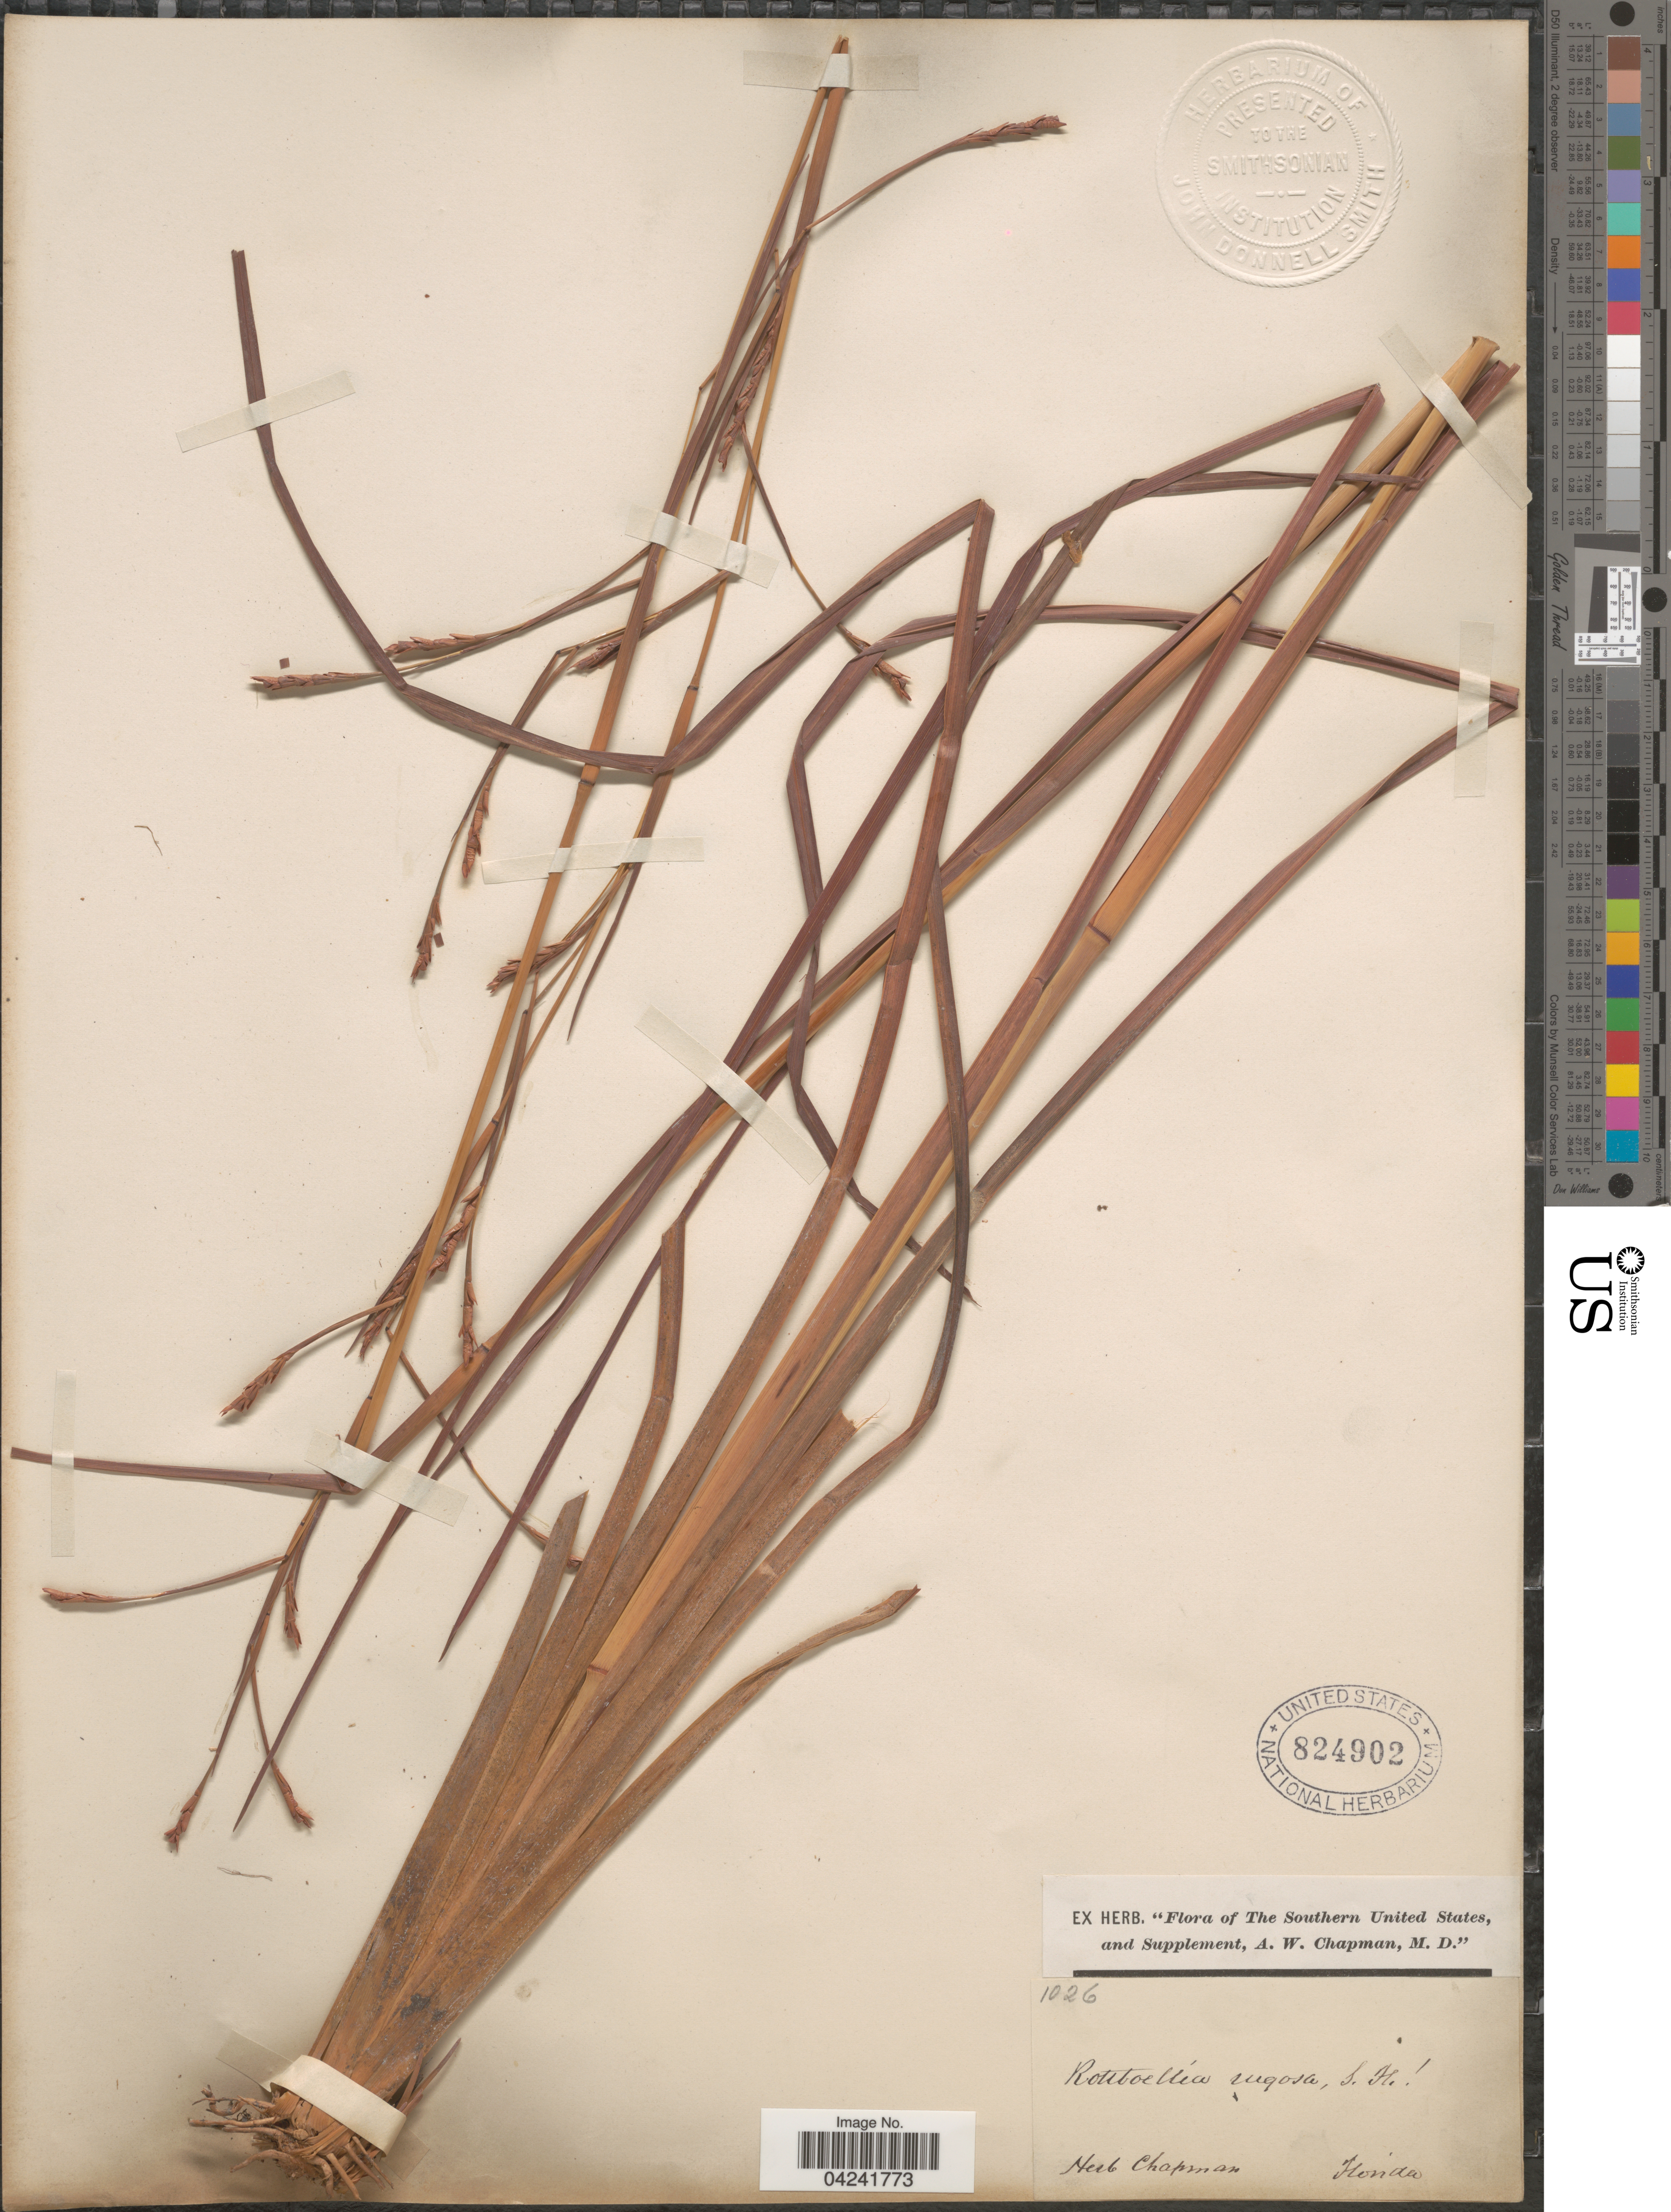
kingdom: Plantae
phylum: Tracheophyta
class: Liliopsida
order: Poales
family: Poaceae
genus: Mnesithea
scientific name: Mnesithea rugosa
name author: (Nutt.) de Koning & Sosef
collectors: ex herb. A.W. Chapman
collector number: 1026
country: United States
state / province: Florida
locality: Southern United States and Supplement.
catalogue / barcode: US 824902